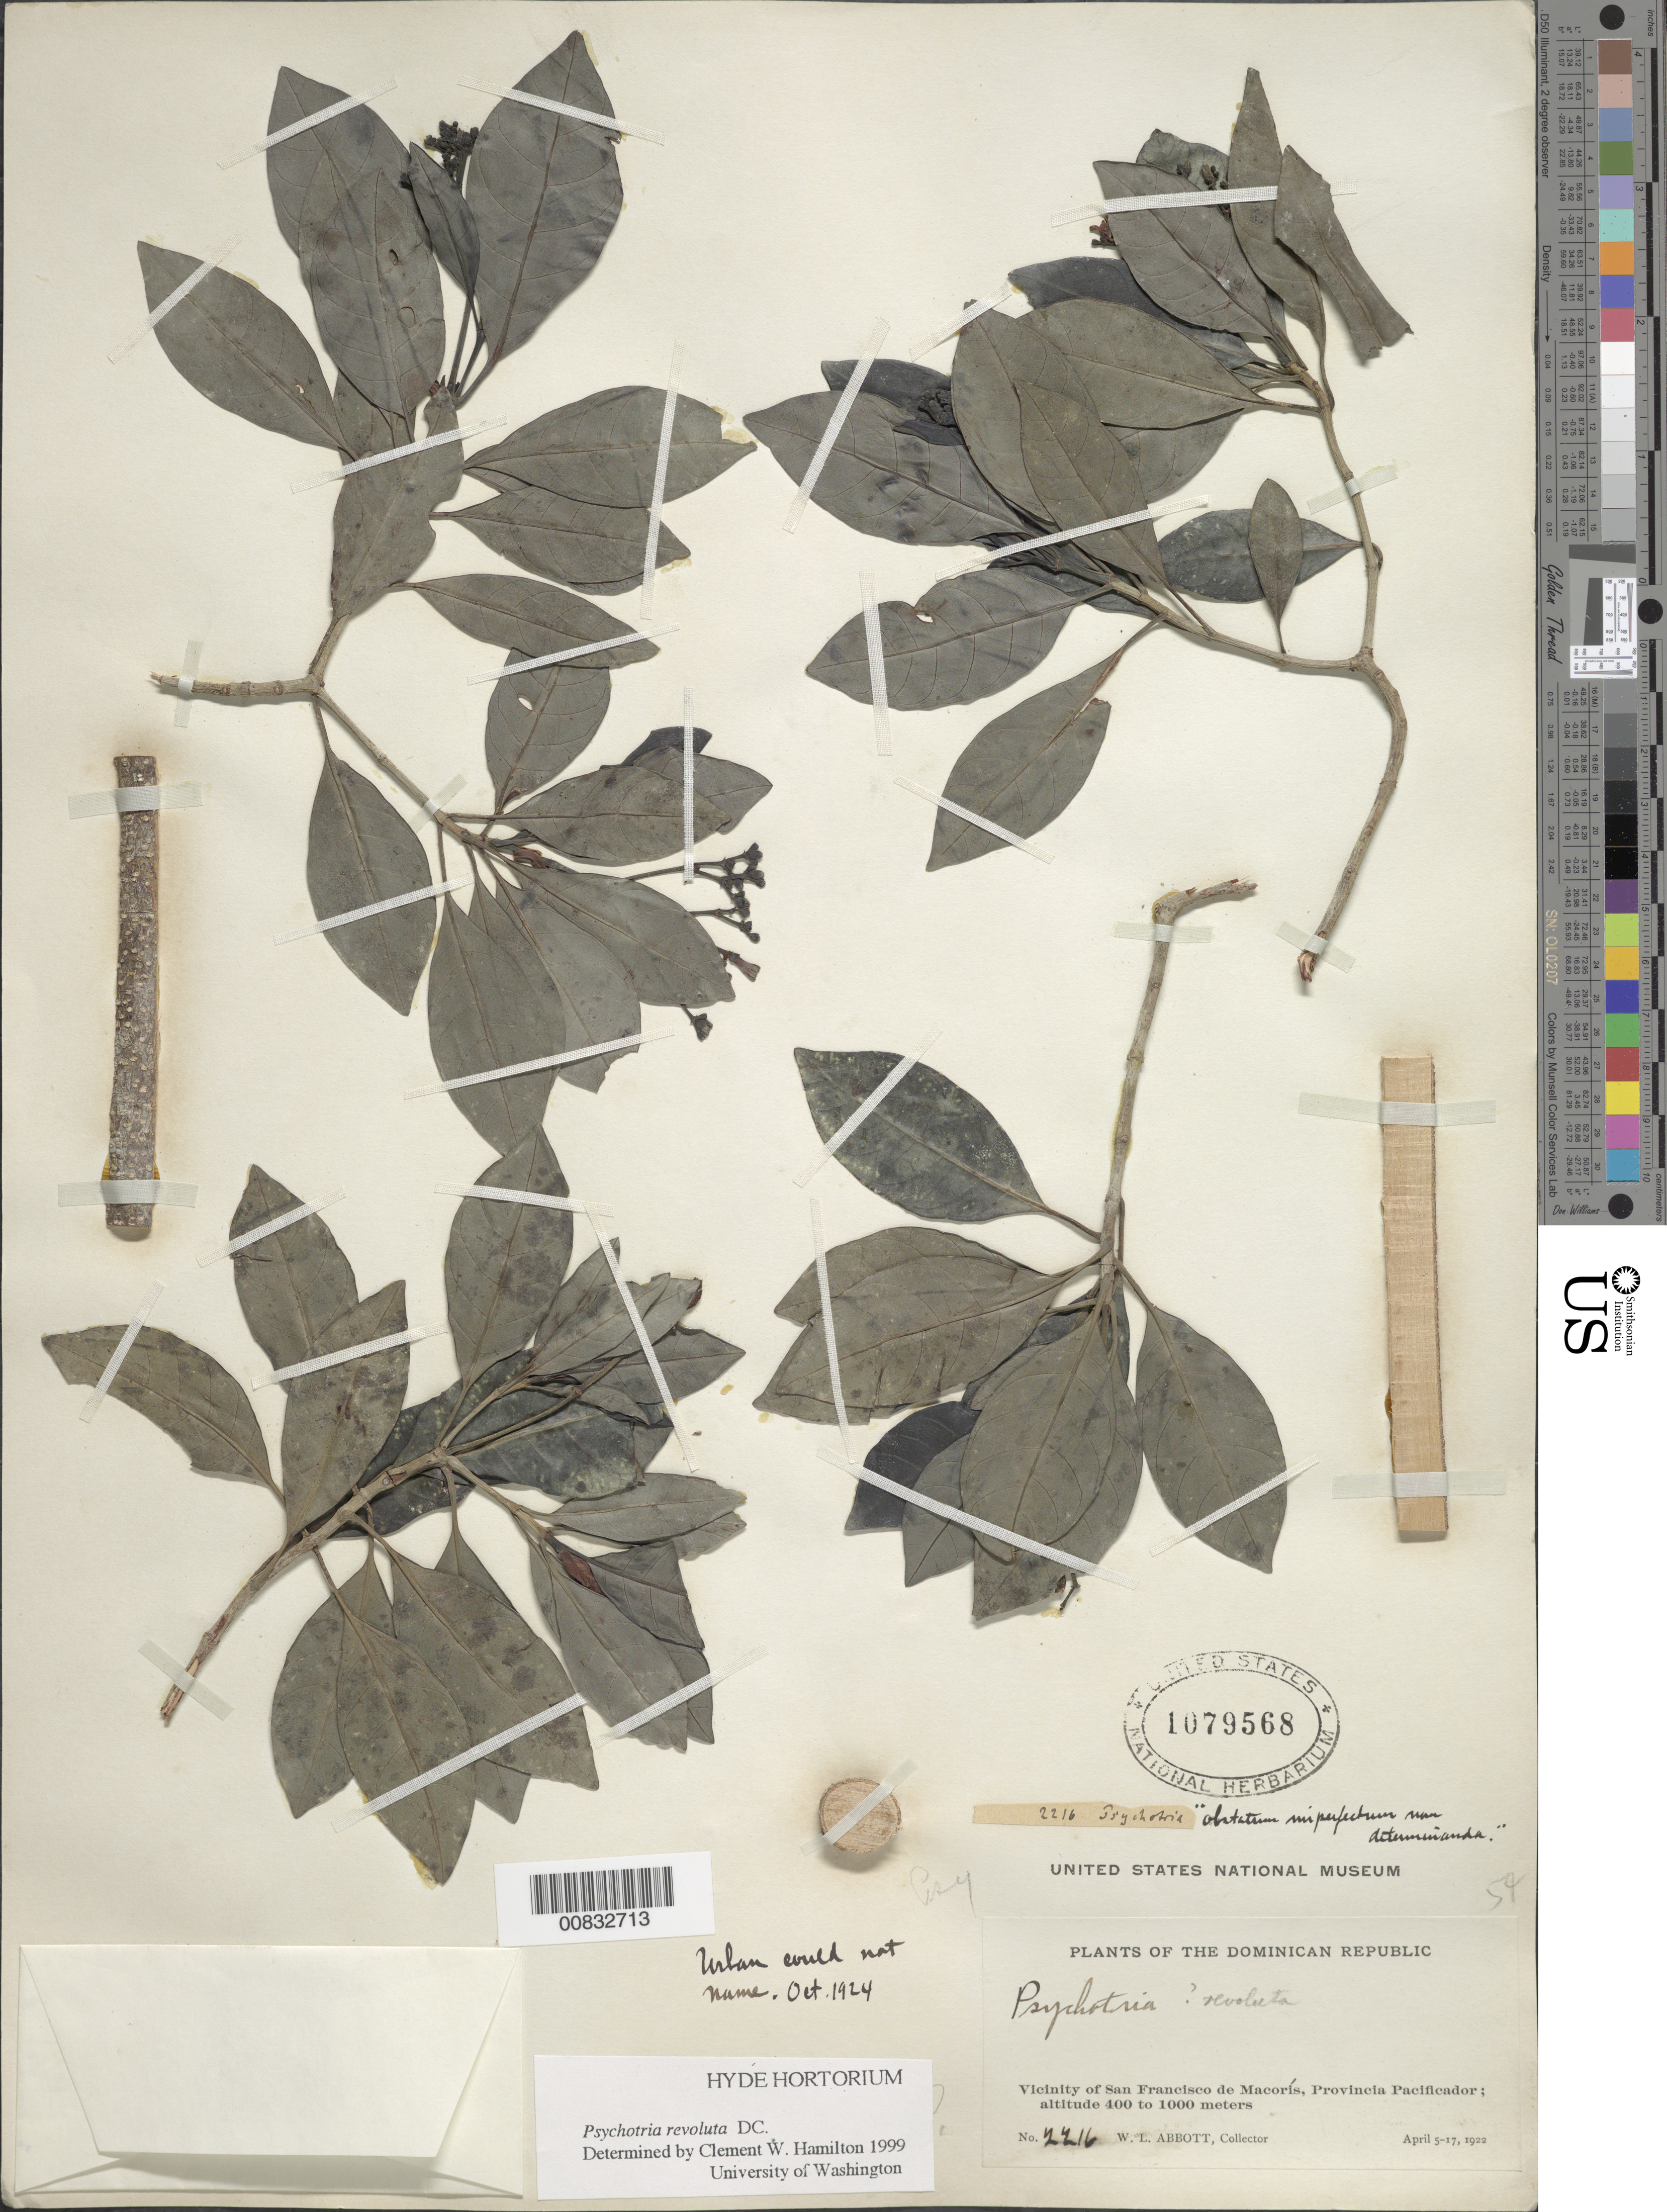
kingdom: Plantae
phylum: Tracheophyta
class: Magnoliopsida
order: Gentianales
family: Rubiaceae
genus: Psychotria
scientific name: Psychotria revoluta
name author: DC.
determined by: Hamilton, C. W.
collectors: W. L. Abbott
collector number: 2216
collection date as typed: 05 Apr 1922 to 17 Apr 1922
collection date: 1922-04-05/1922-04-17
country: Dominican Republic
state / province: Duarte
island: Hispaniola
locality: Vicinity of San Francisco de Macorís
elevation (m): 400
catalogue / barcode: US 1079568